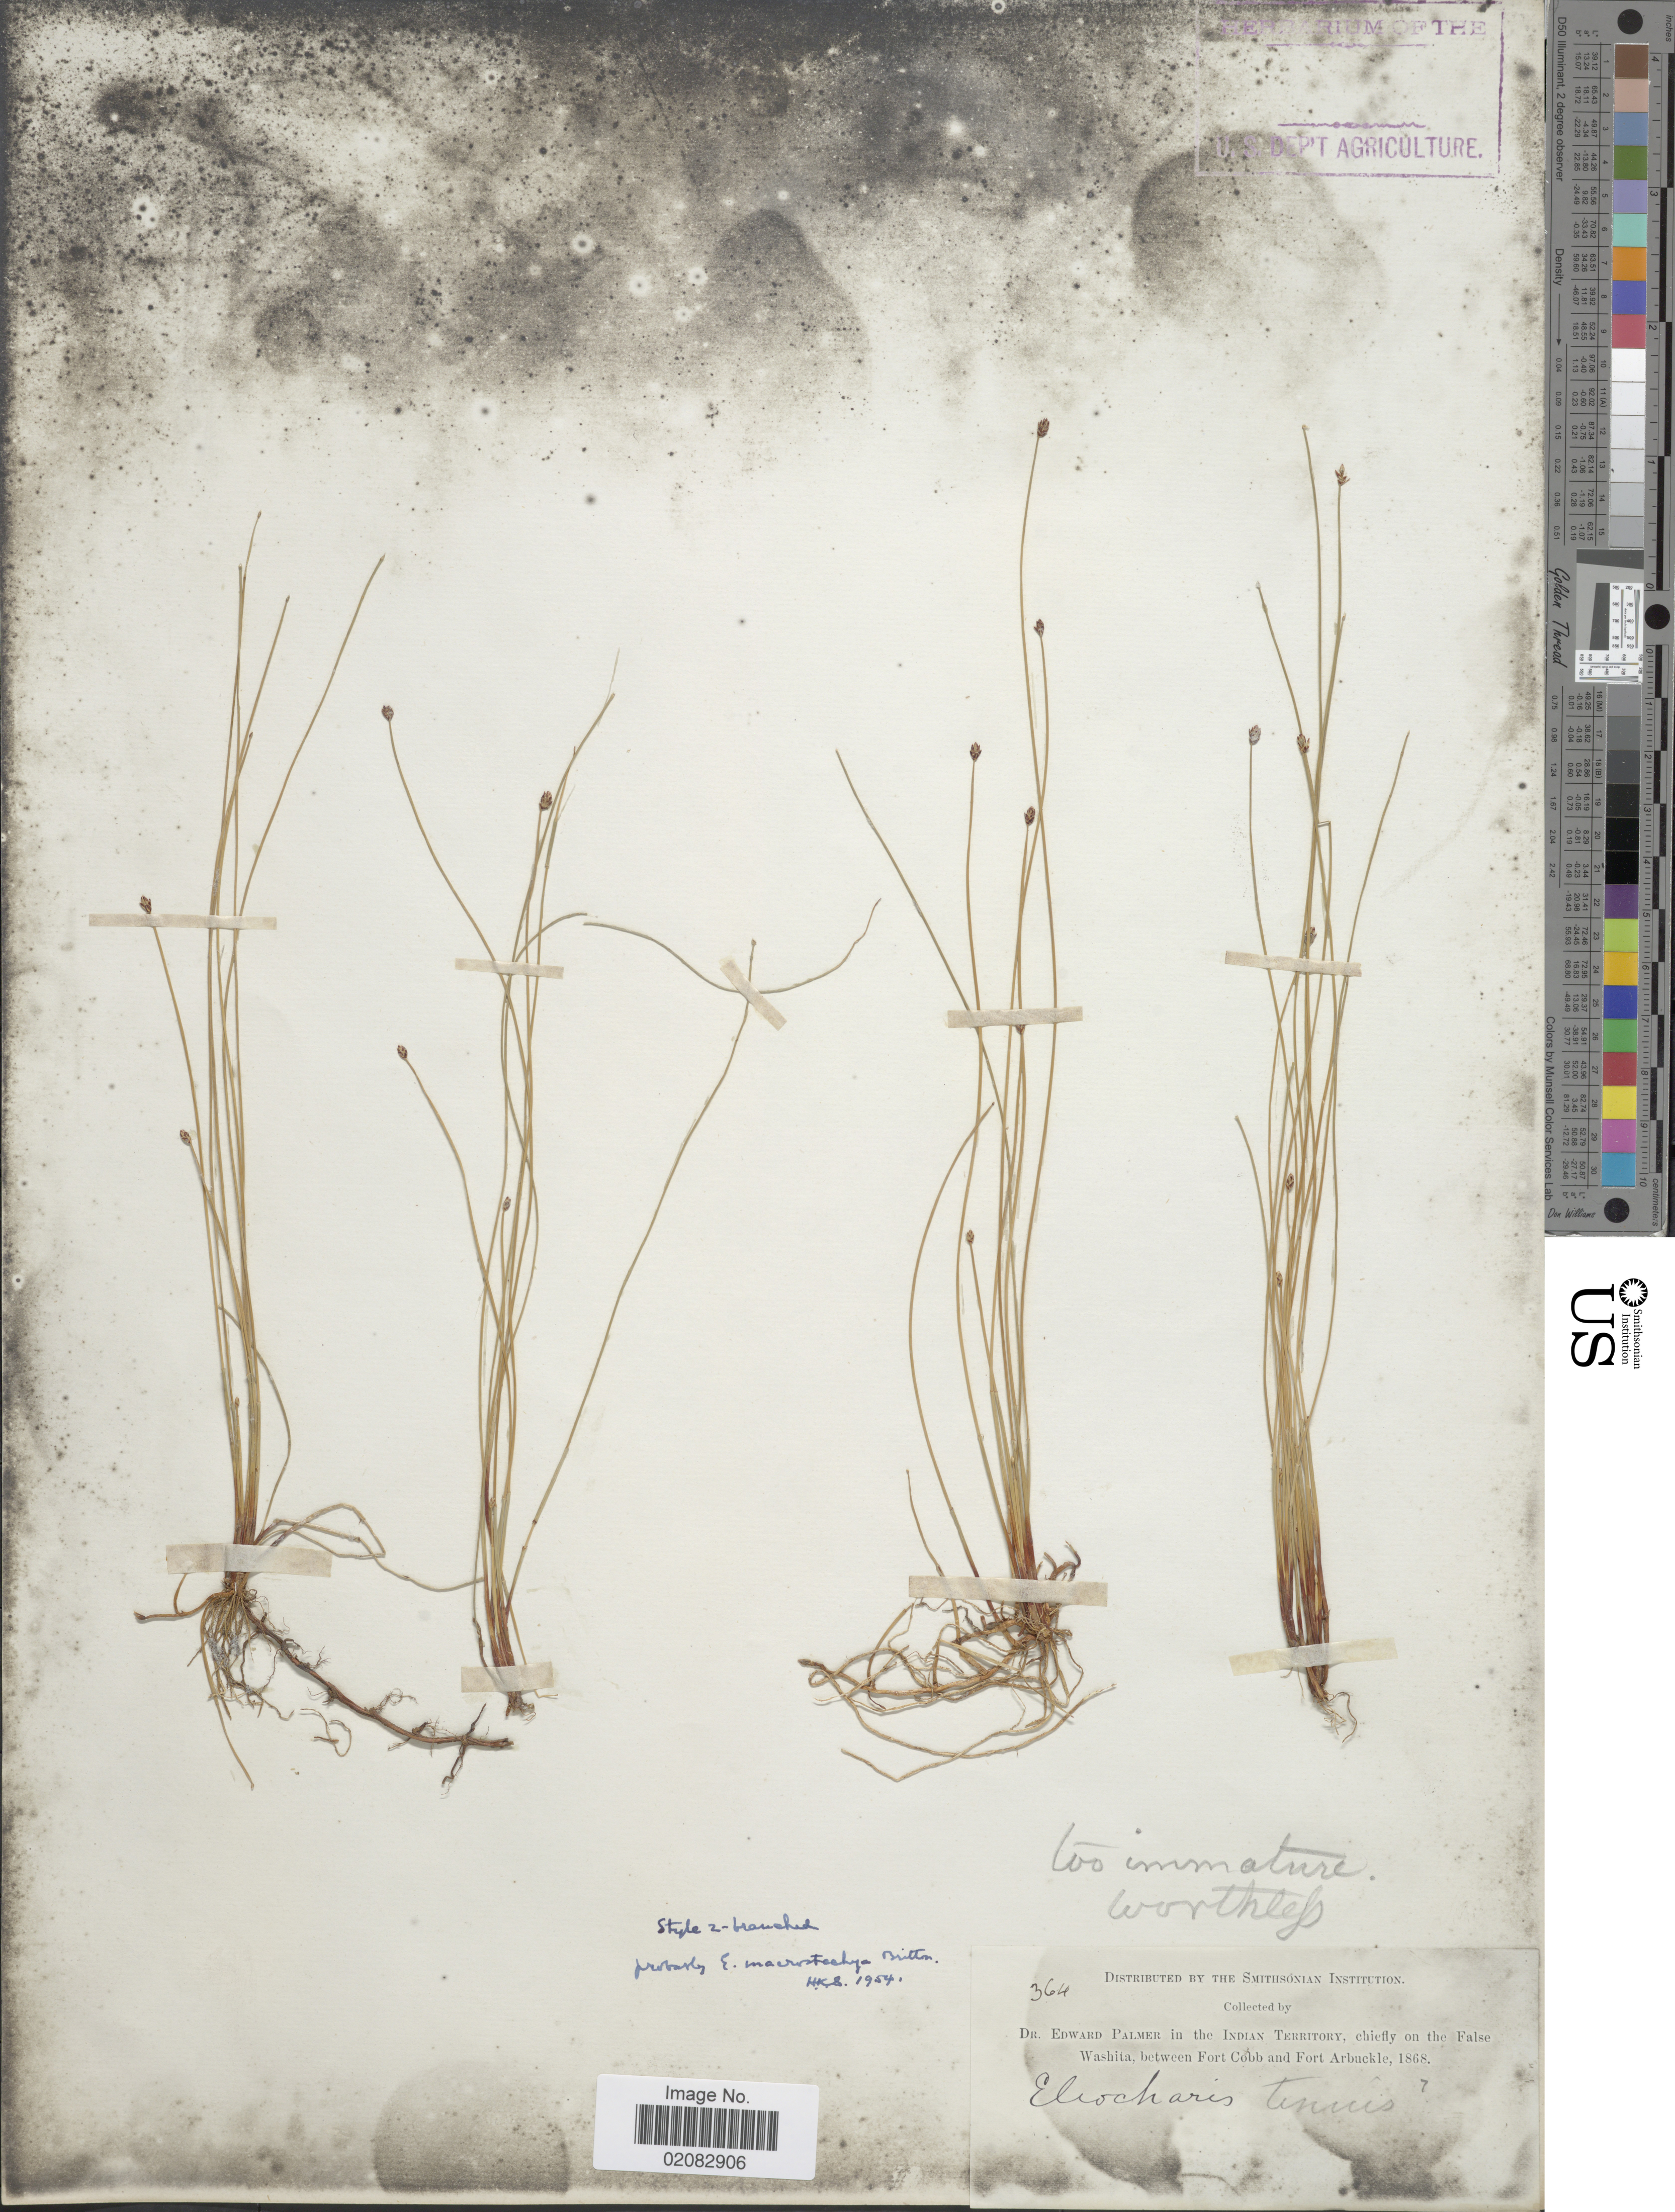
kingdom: Plantae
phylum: Tracheophyta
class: Liliopsida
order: Poales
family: Cyperaceae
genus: Eleocharis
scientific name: Eleocharis macrostachya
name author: Britton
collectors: E. Palmer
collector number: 364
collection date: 1868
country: United States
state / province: Oklahoma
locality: Indian Territory, chiefly on the False Washita, between Fort Cobb and Fort Arbuckle